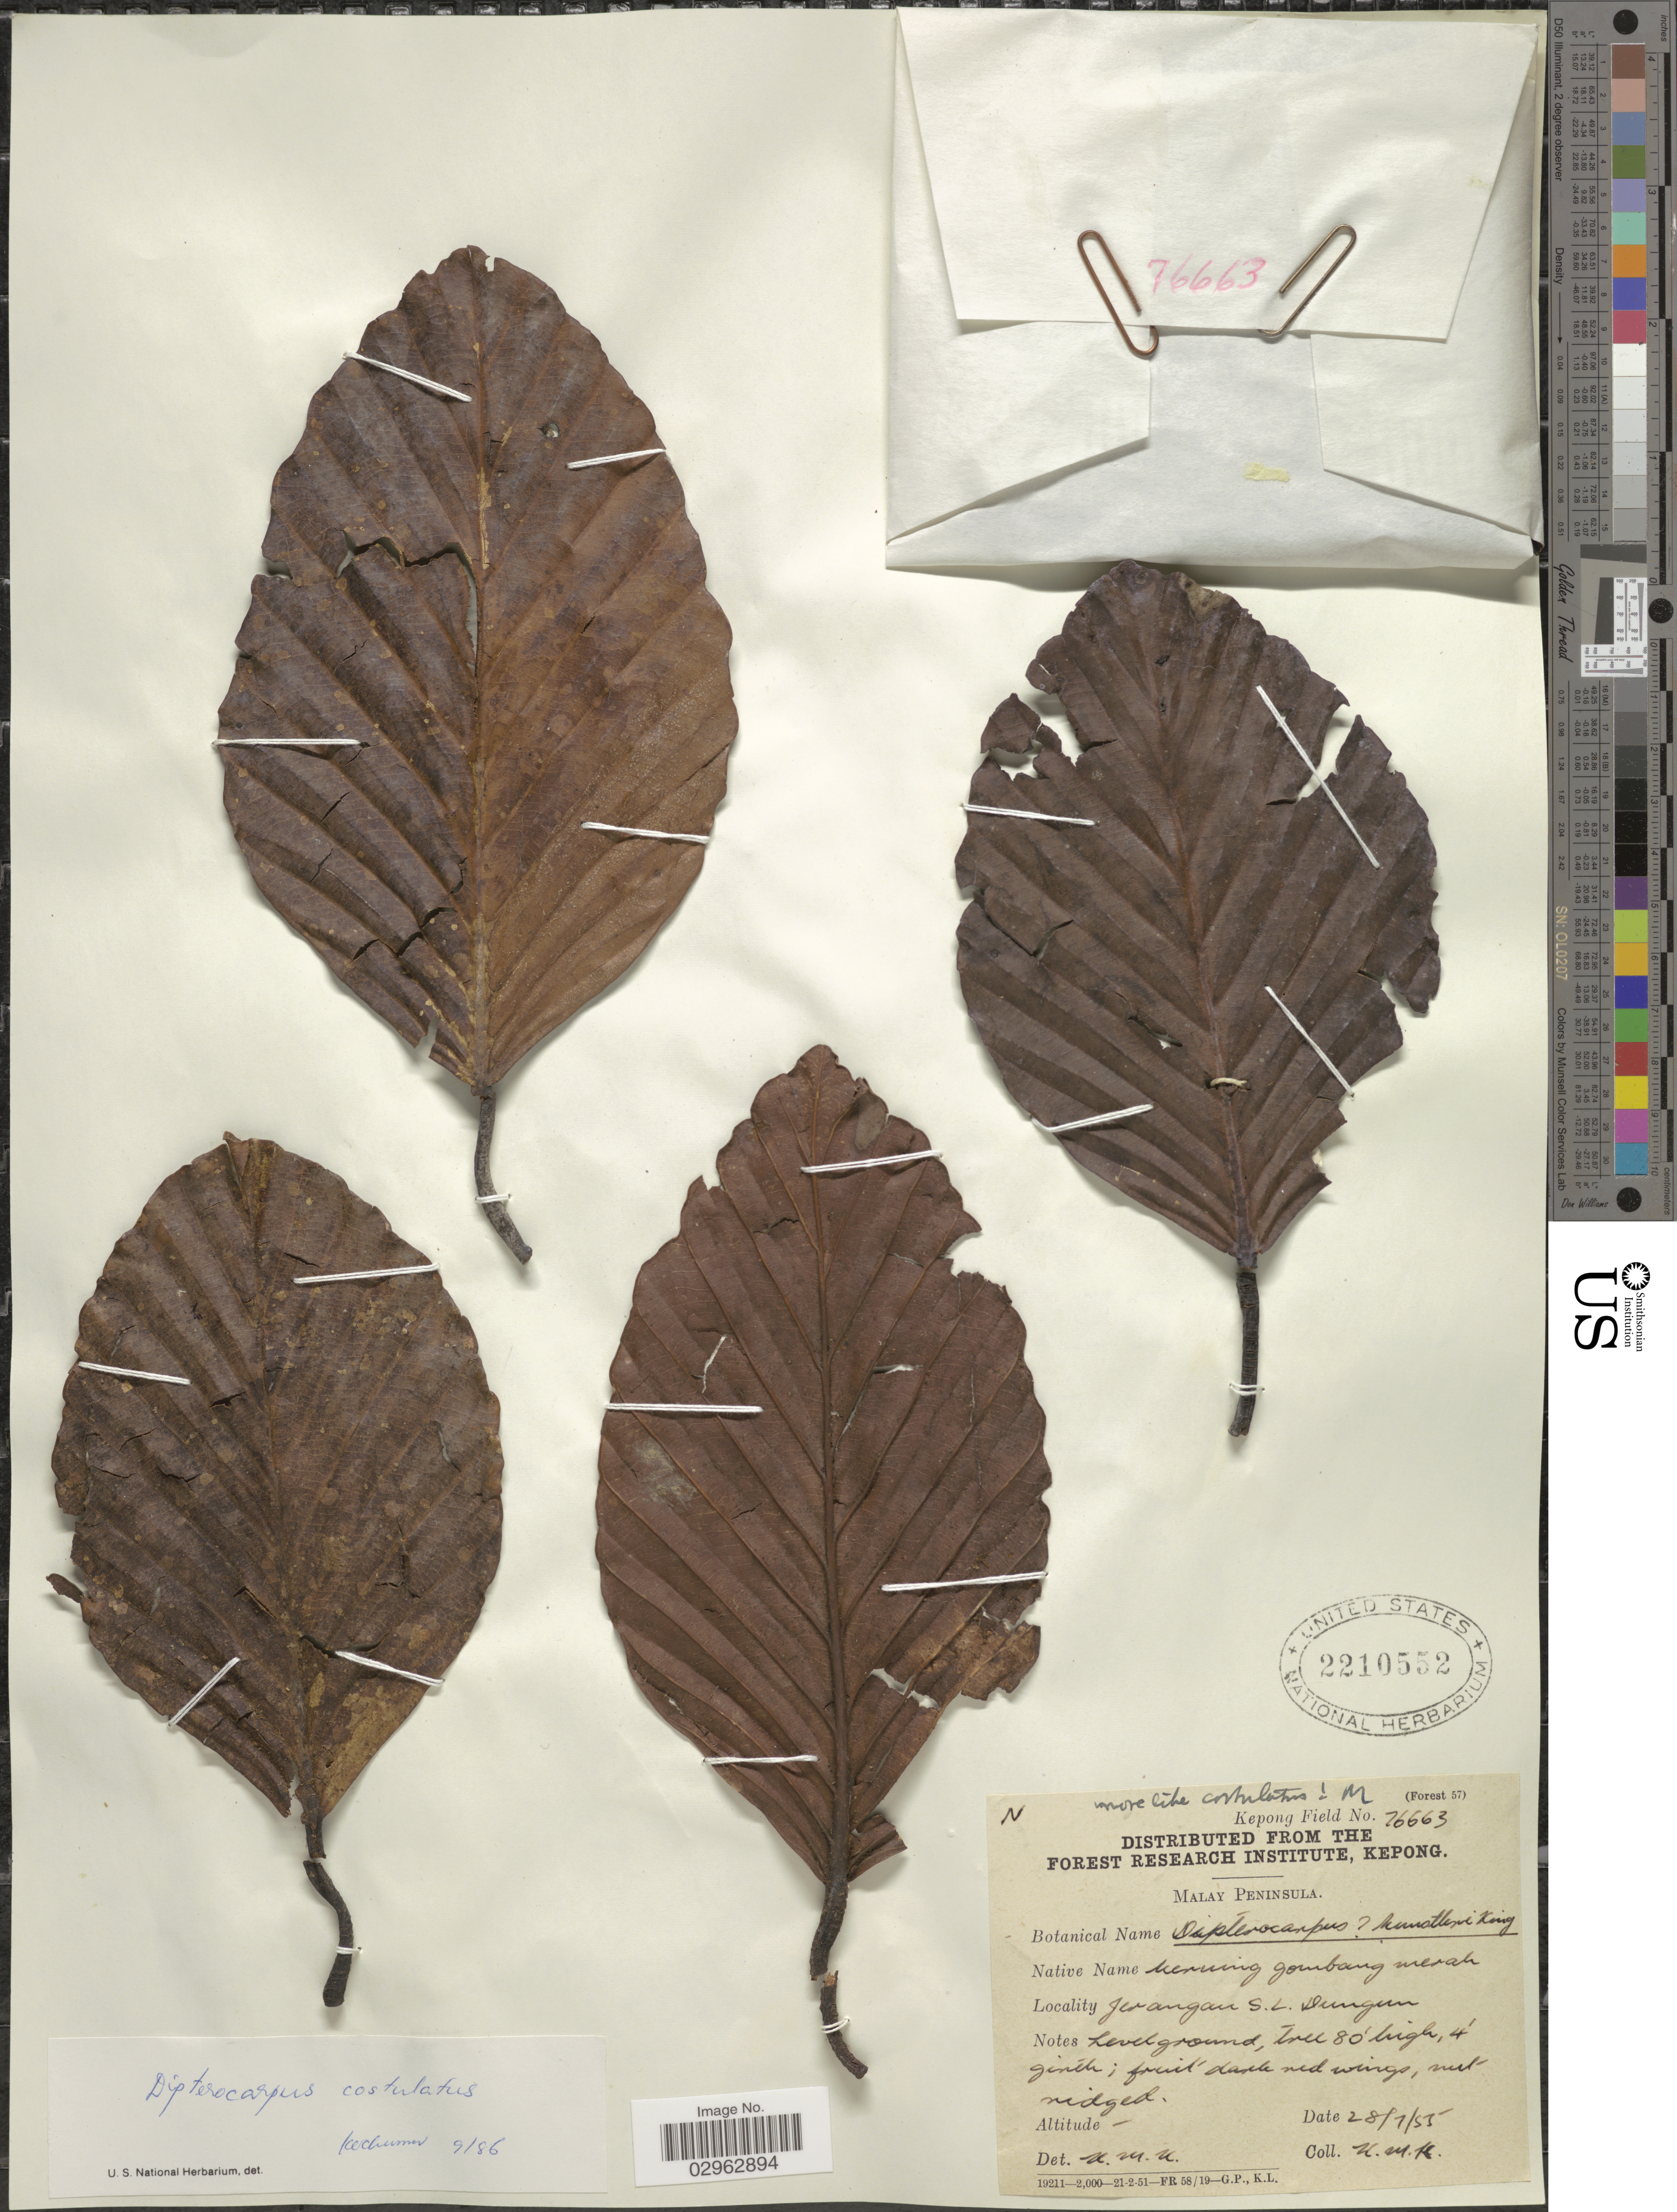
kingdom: Plantae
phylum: Tracheophyta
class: Magnoliopsida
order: Malvales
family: Dipterocarpaceae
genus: Dipterocarpus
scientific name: Dipterocarpus costulatus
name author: Slooten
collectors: K. M. K.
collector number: Kepong Field 76663 ?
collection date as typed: Transcribed d/m/y: 28/7/55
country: Malaysia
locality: Malay Peninsula. Jerangan S. L. Dungun.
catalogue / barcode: US 2210552